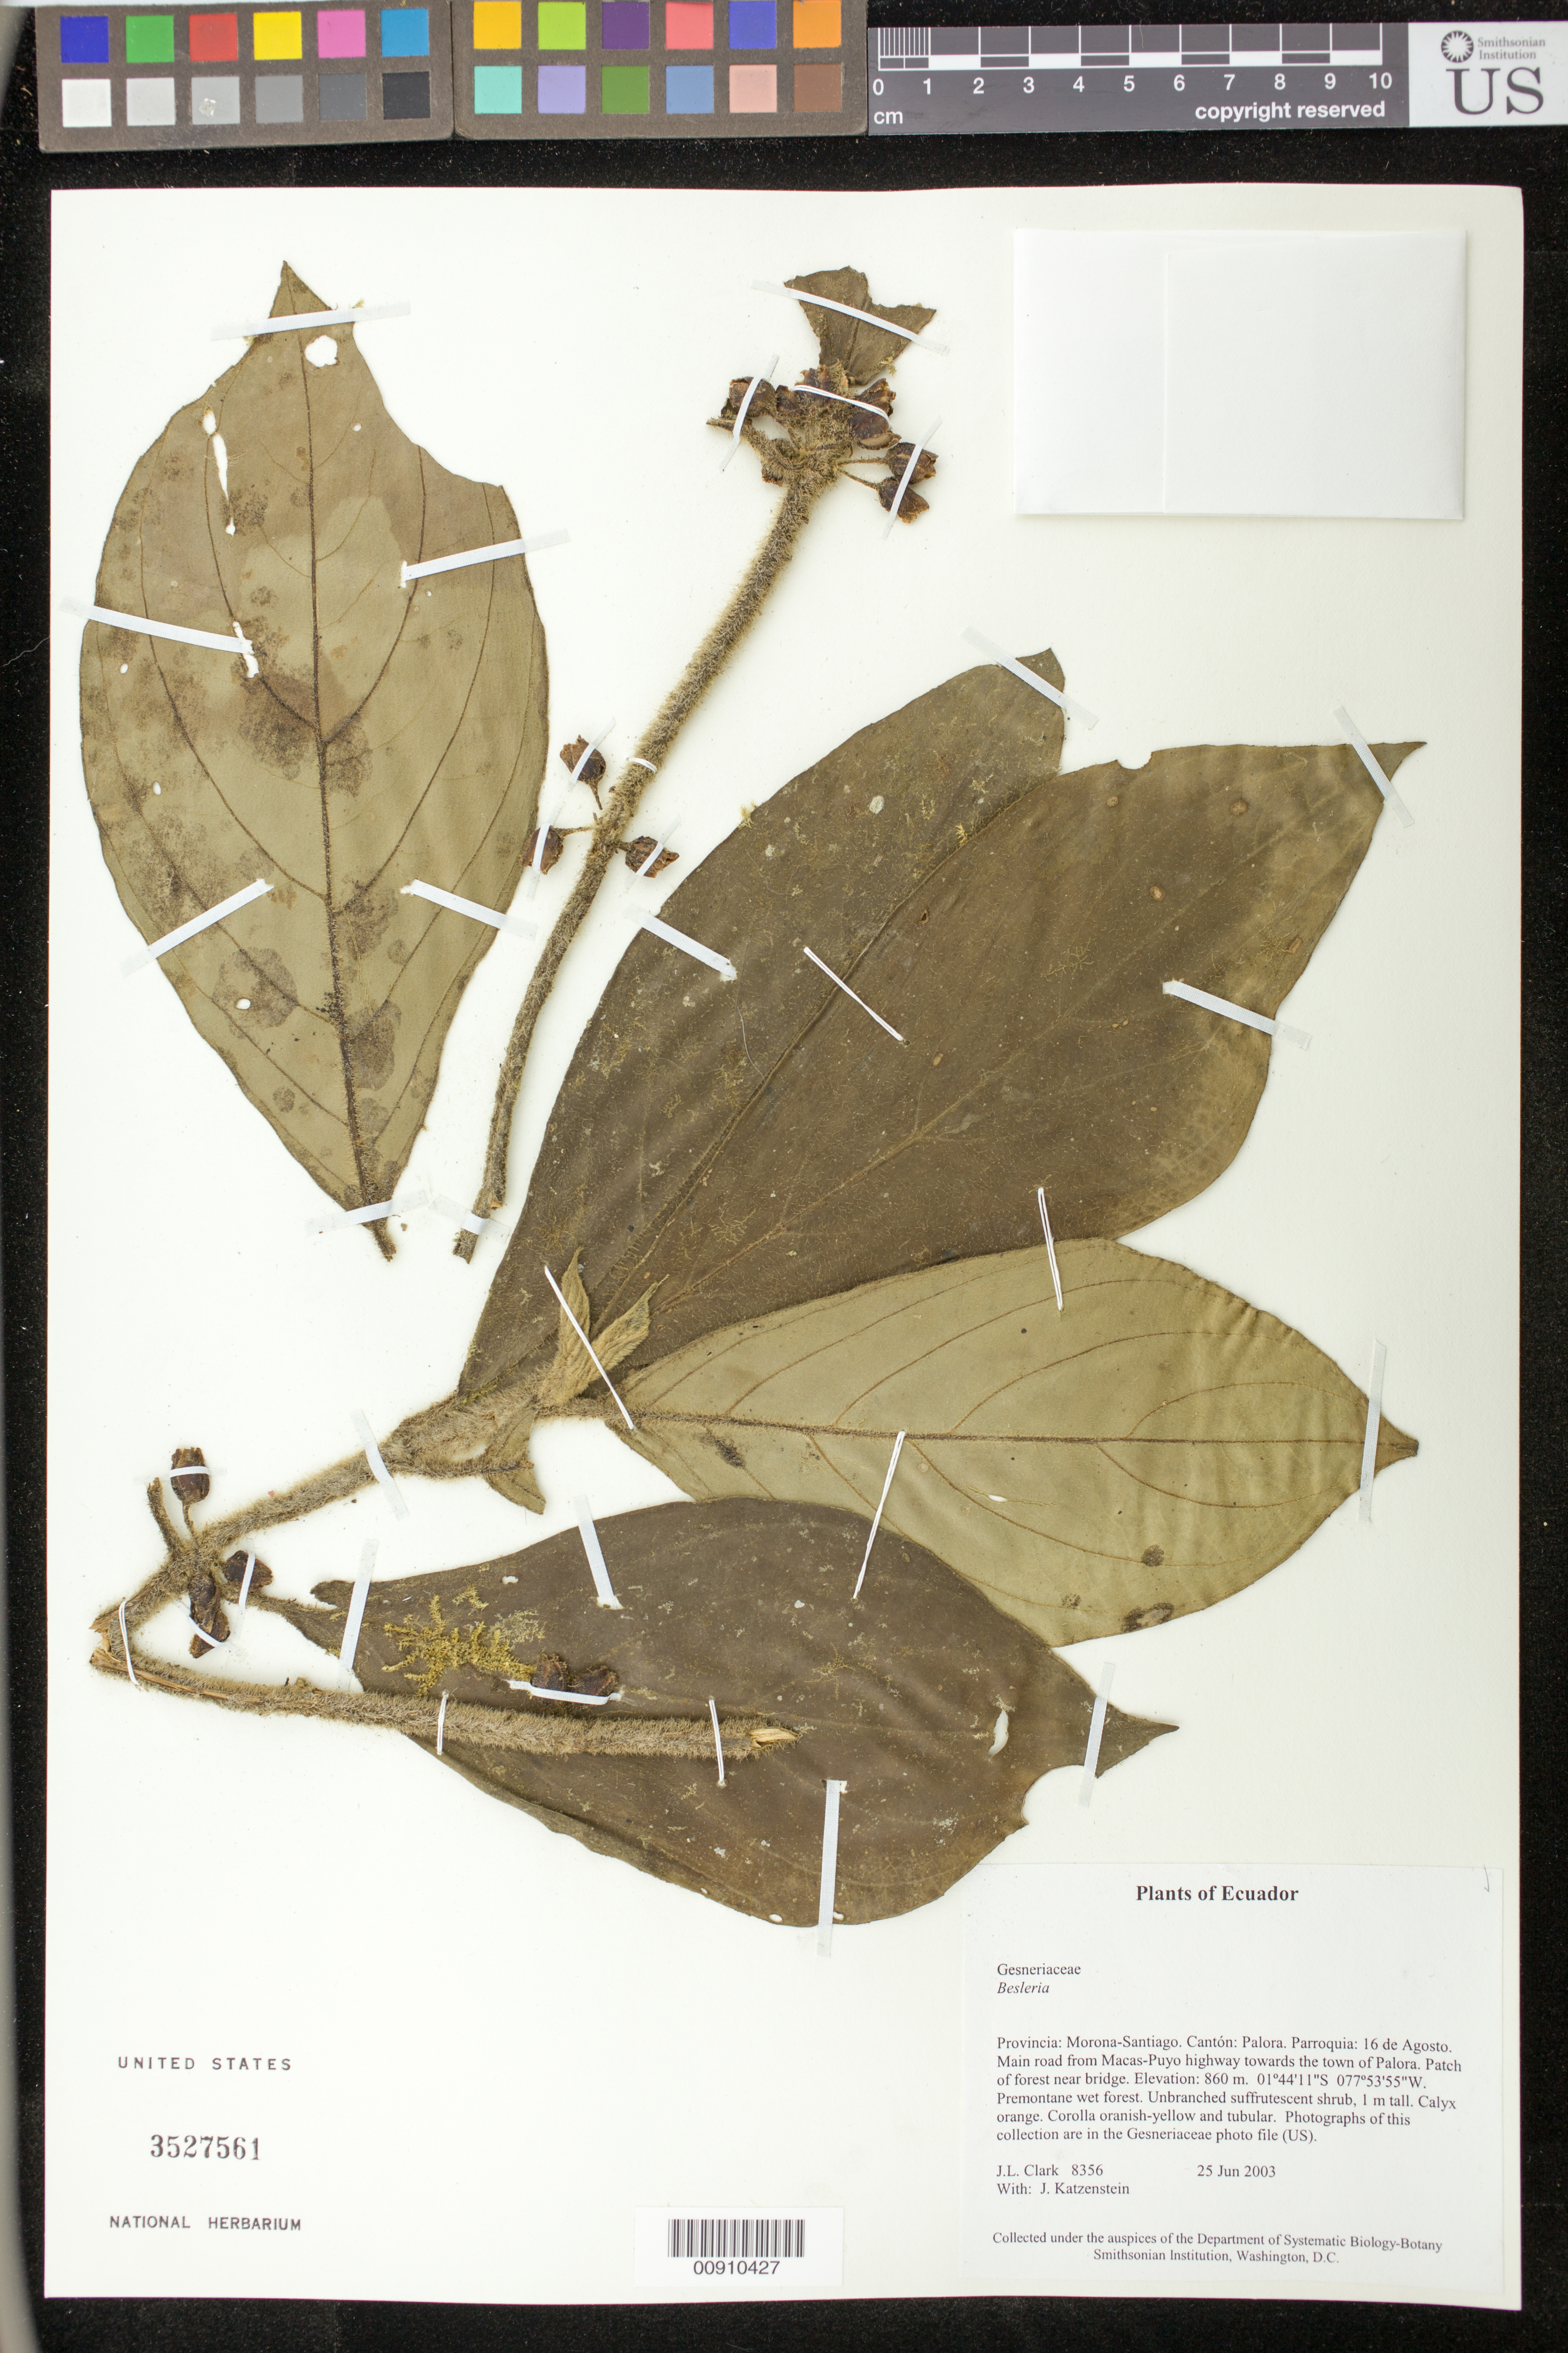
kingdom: Plantae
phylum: Tracheophyta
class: Magnoliopsida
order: Lamiales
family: Gesneriaceae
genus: Besleria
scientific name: Besleria sp.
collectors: J. L. Clark & J. Katzenstein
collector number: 8356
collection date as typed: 25 Jun 2003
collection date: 2003-06-25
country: Ecuador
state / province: Morona-Santiago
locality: Palora. Parroquia: 16 de Agosto. Main road from Macas-Puyo highway towards the town of Palora. Patch of forest near bridge.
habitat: Premontane wet forest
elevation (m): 860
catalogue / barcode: US 3527561